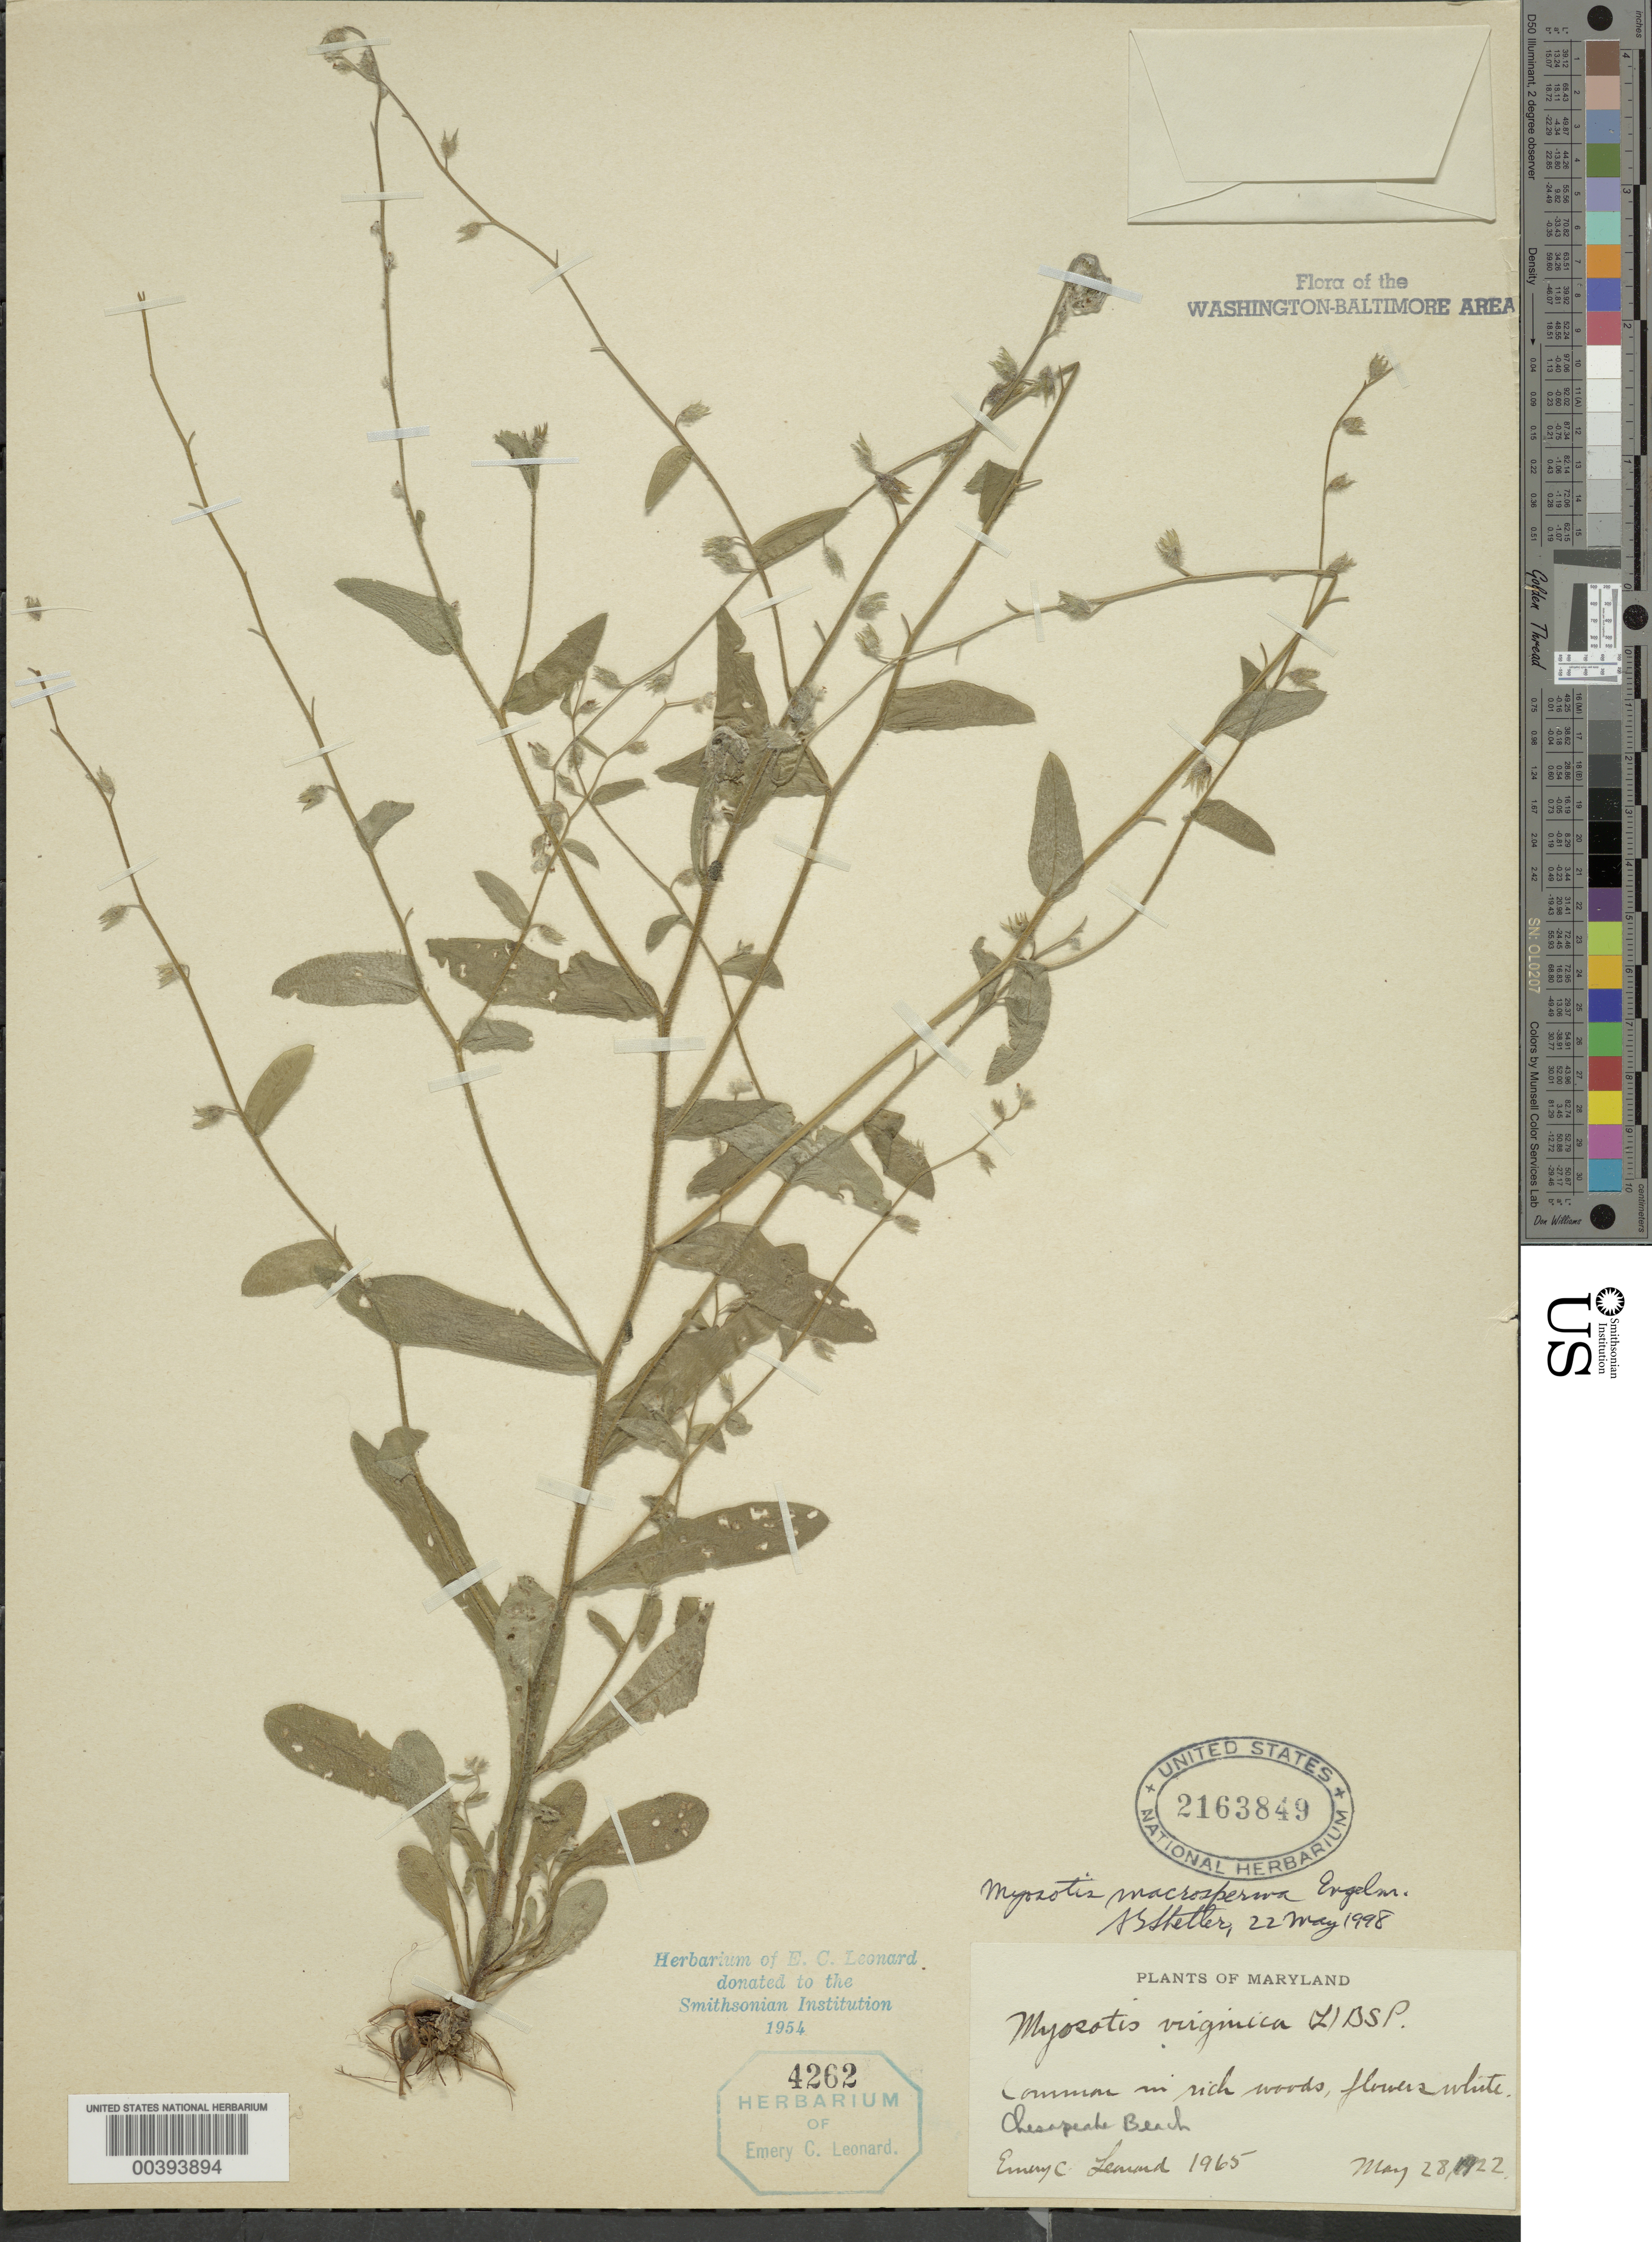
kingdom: Plantae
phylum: Tracheophyta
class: Magnoliopsida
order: Boraginales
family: Boraginaceae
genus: Myosotis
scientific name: Myosotis macrosperma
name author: Engelm.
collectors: E. C. Leonard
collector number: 1965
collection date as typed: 28 May 1922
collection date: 1922-05-28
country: United States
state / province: Maryland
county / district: Calvert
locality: Chesapeake Beach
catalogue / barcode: US 2163849